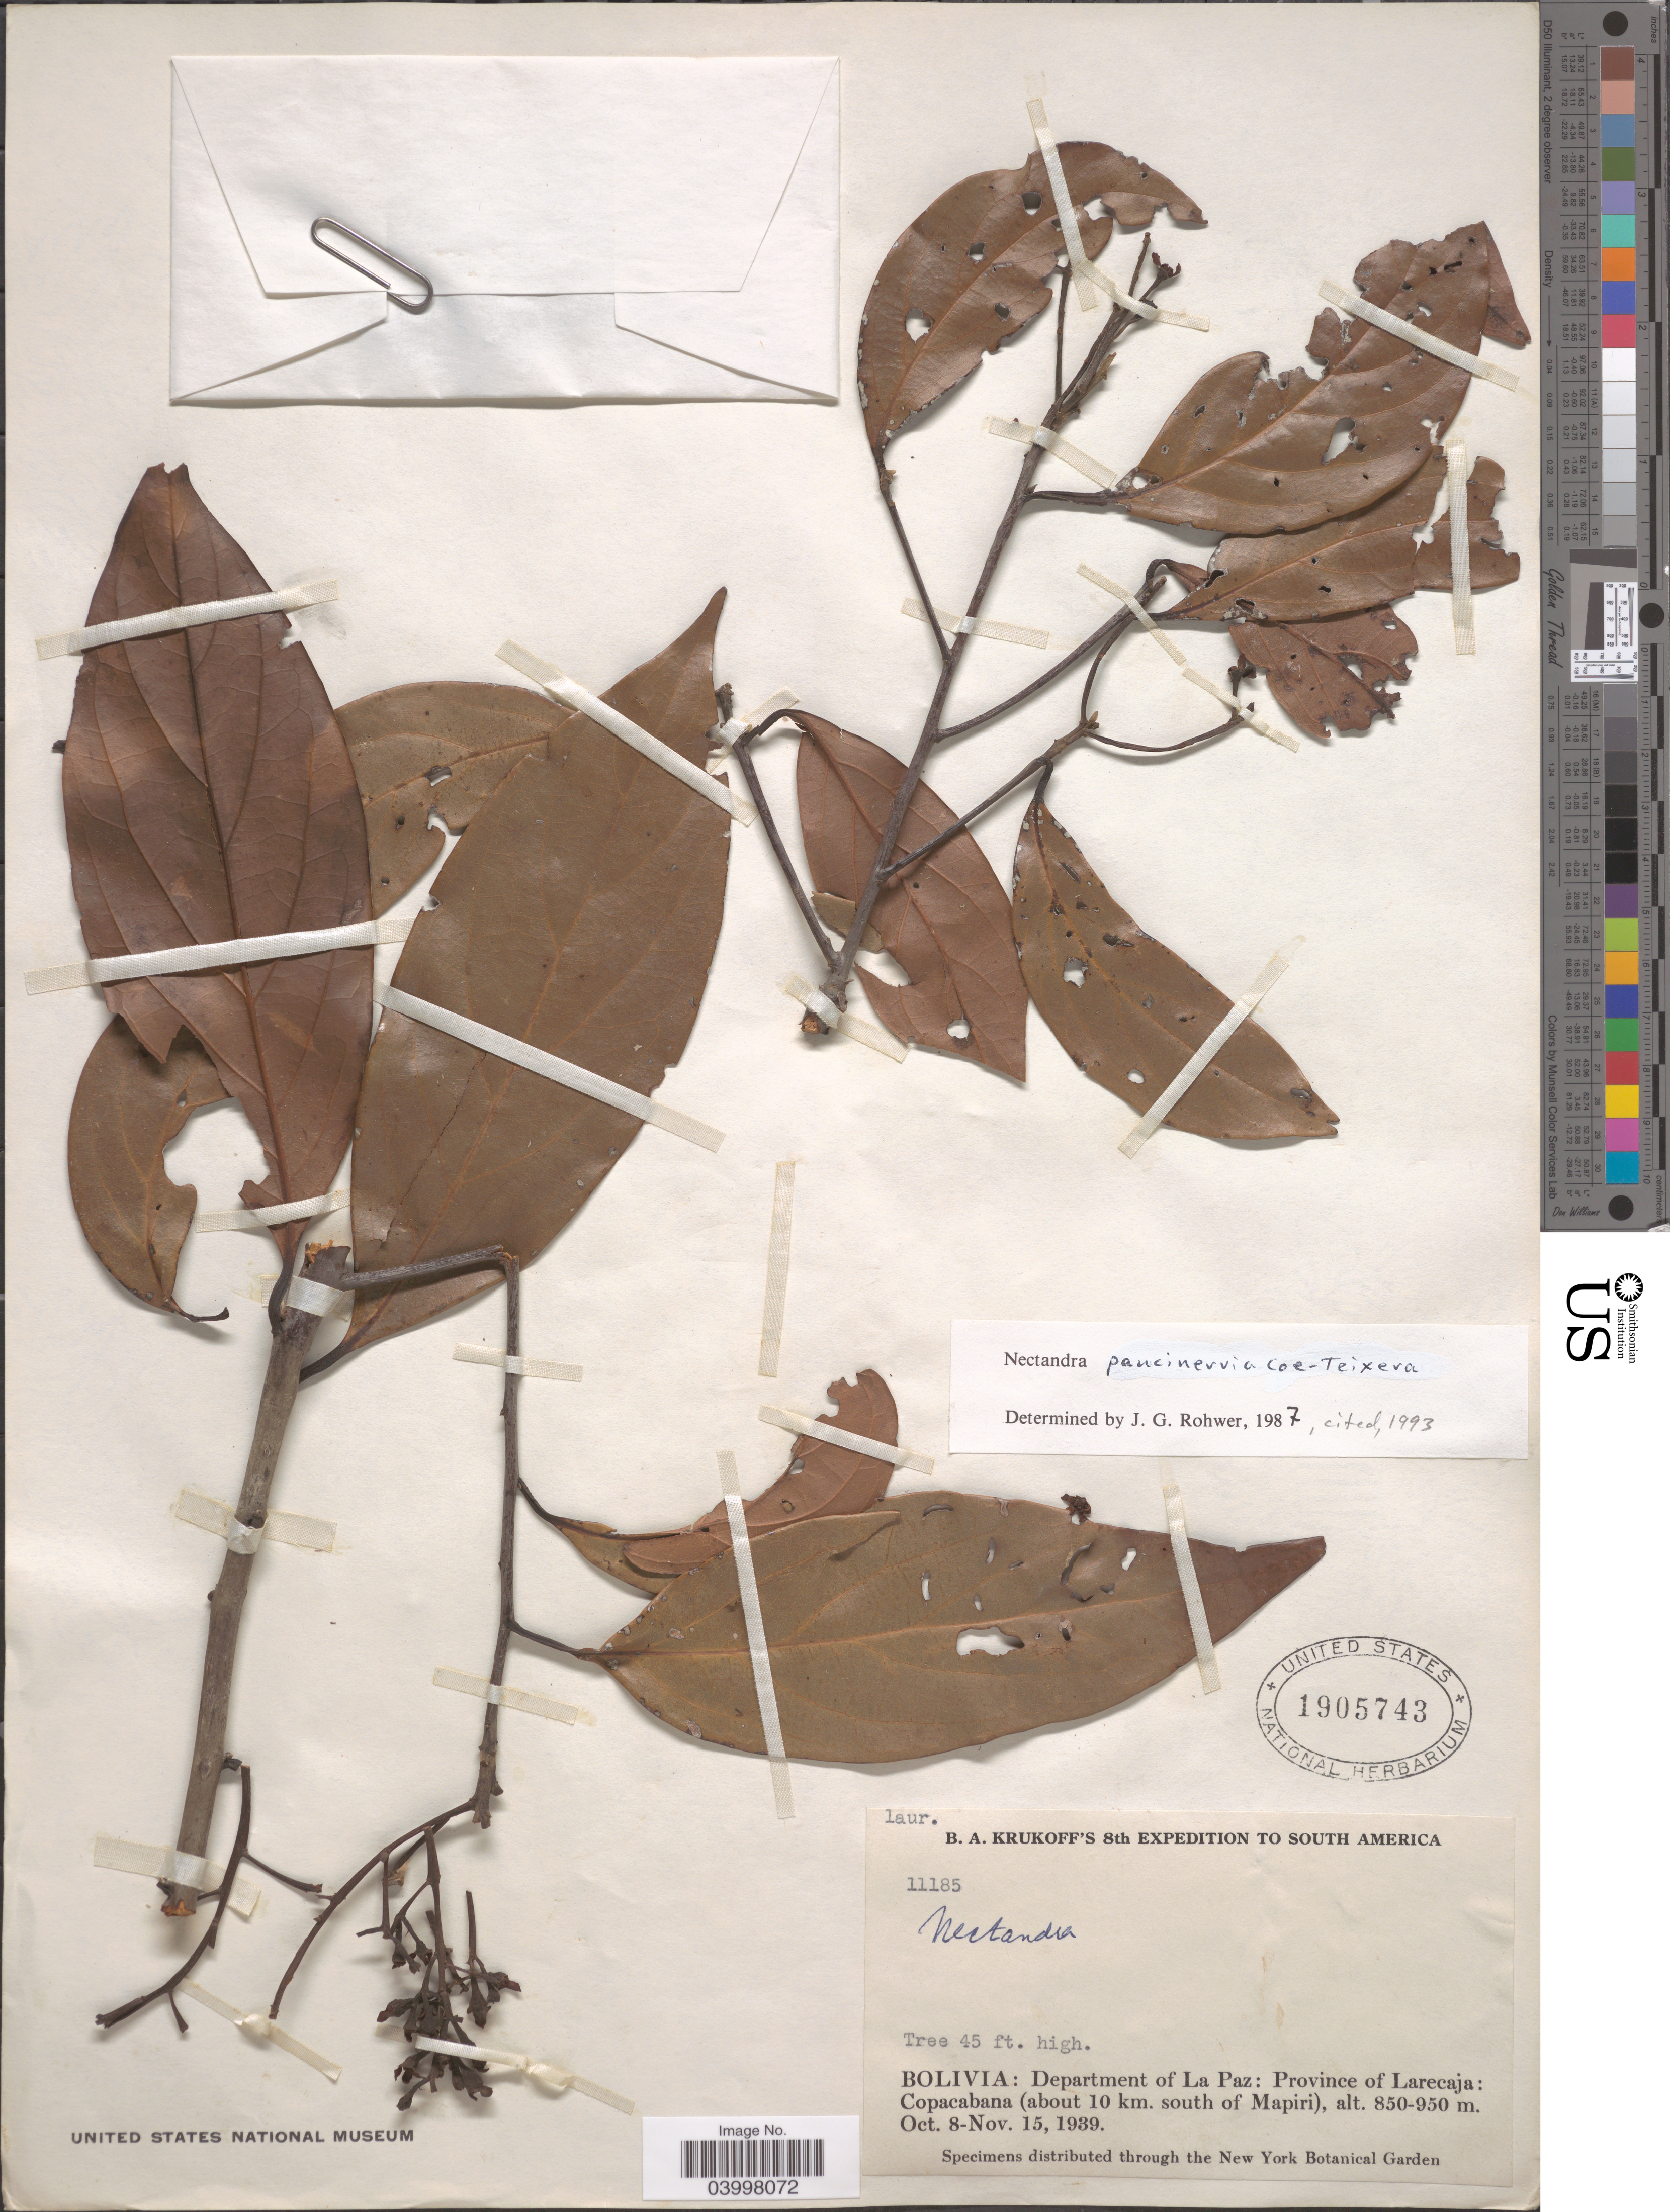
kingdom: Plantae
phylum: Tracheophyta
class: Magnoliopsida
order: Laurales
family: Lauraceae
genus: Nectandra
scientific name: Nectandra paucinervia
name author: Coe-Teix.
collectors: B. A. Krukoff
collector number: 11185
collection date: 1939-10-08/1939-11-15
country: Bolivia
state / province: La Paz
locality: South America. Department of La Paz: Province of Larecaja: Copacabana (about 10 km. south of Mapiri).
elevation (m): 850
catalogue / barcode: US 1905743